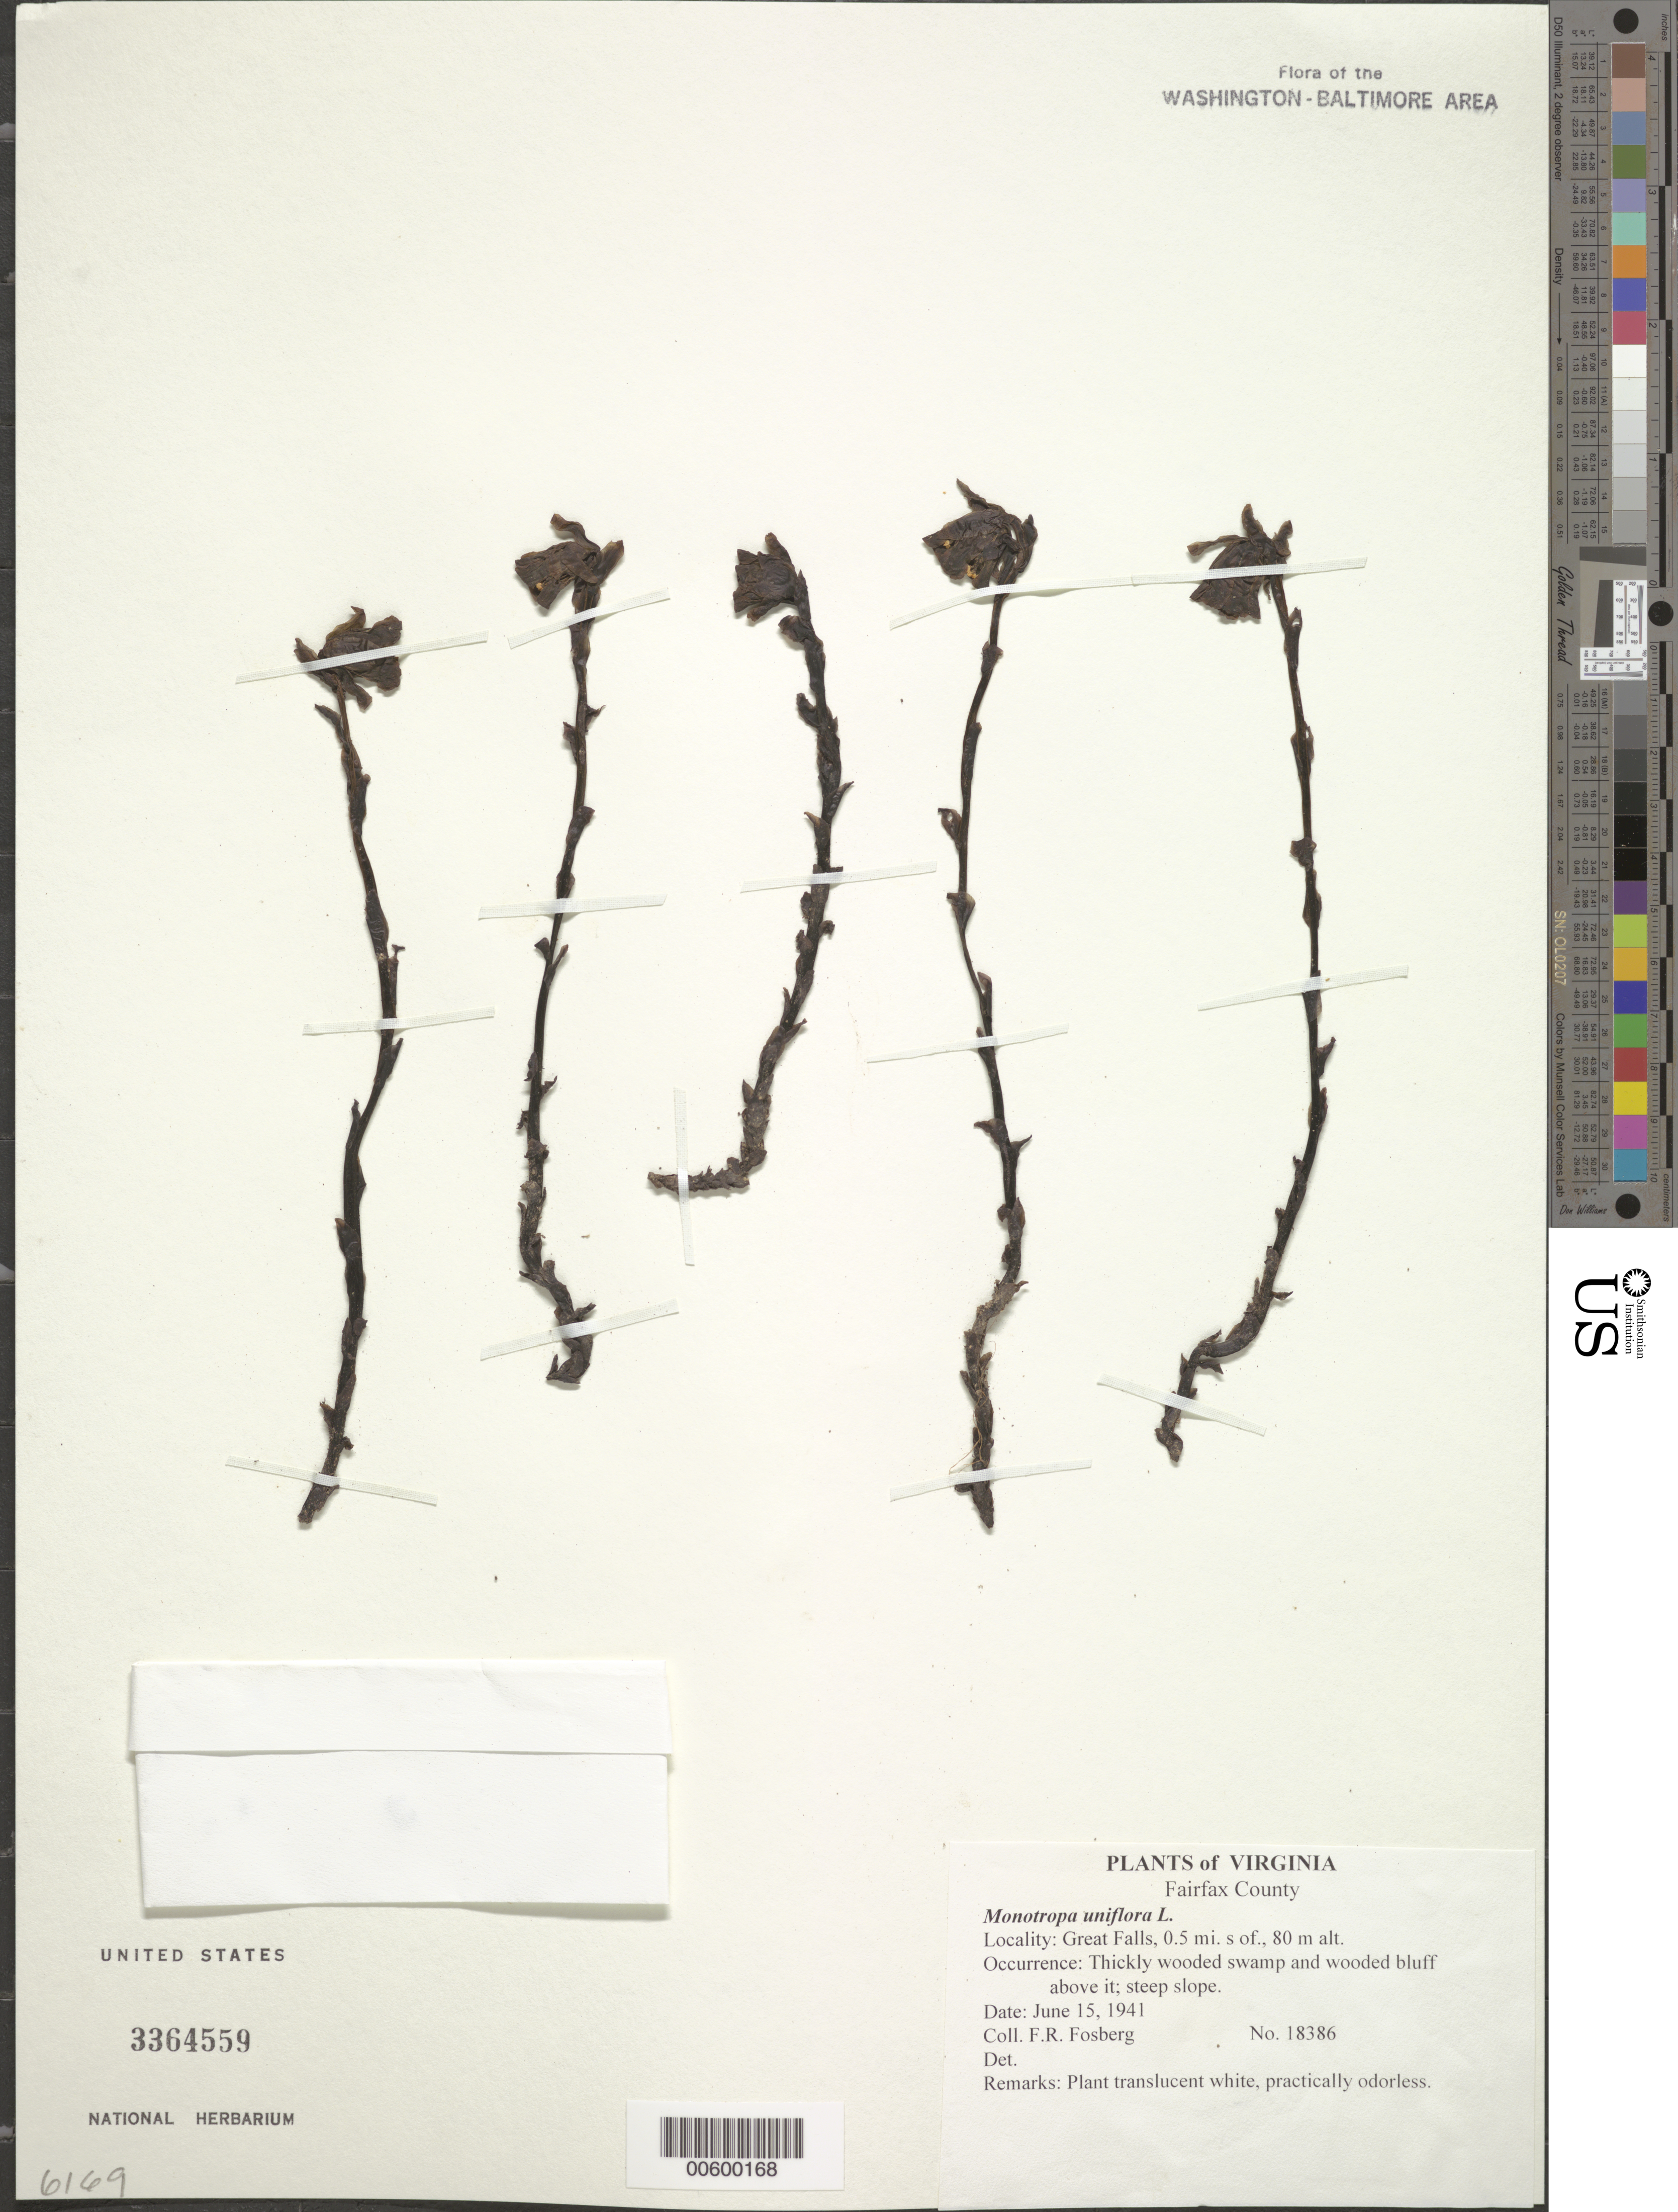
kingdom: Plantae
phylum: Tracheophyta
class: Magnoliopsida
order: Ericales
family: Ericaceae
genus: Monotropa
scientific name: Monotropa uniflora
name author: L.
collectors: F. R. Fosberg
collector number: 18386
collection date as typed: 15 Jun 1941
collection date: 1941-06-15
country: United States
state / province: Virginia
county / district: Fairfax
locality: Great Falls, 0.5 mi. S of.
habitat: Thickly wooded swamp and wooded bluff above it; steep slope.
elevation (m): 80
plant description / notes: Common name: Indian Pipes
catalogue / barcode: US 3364559